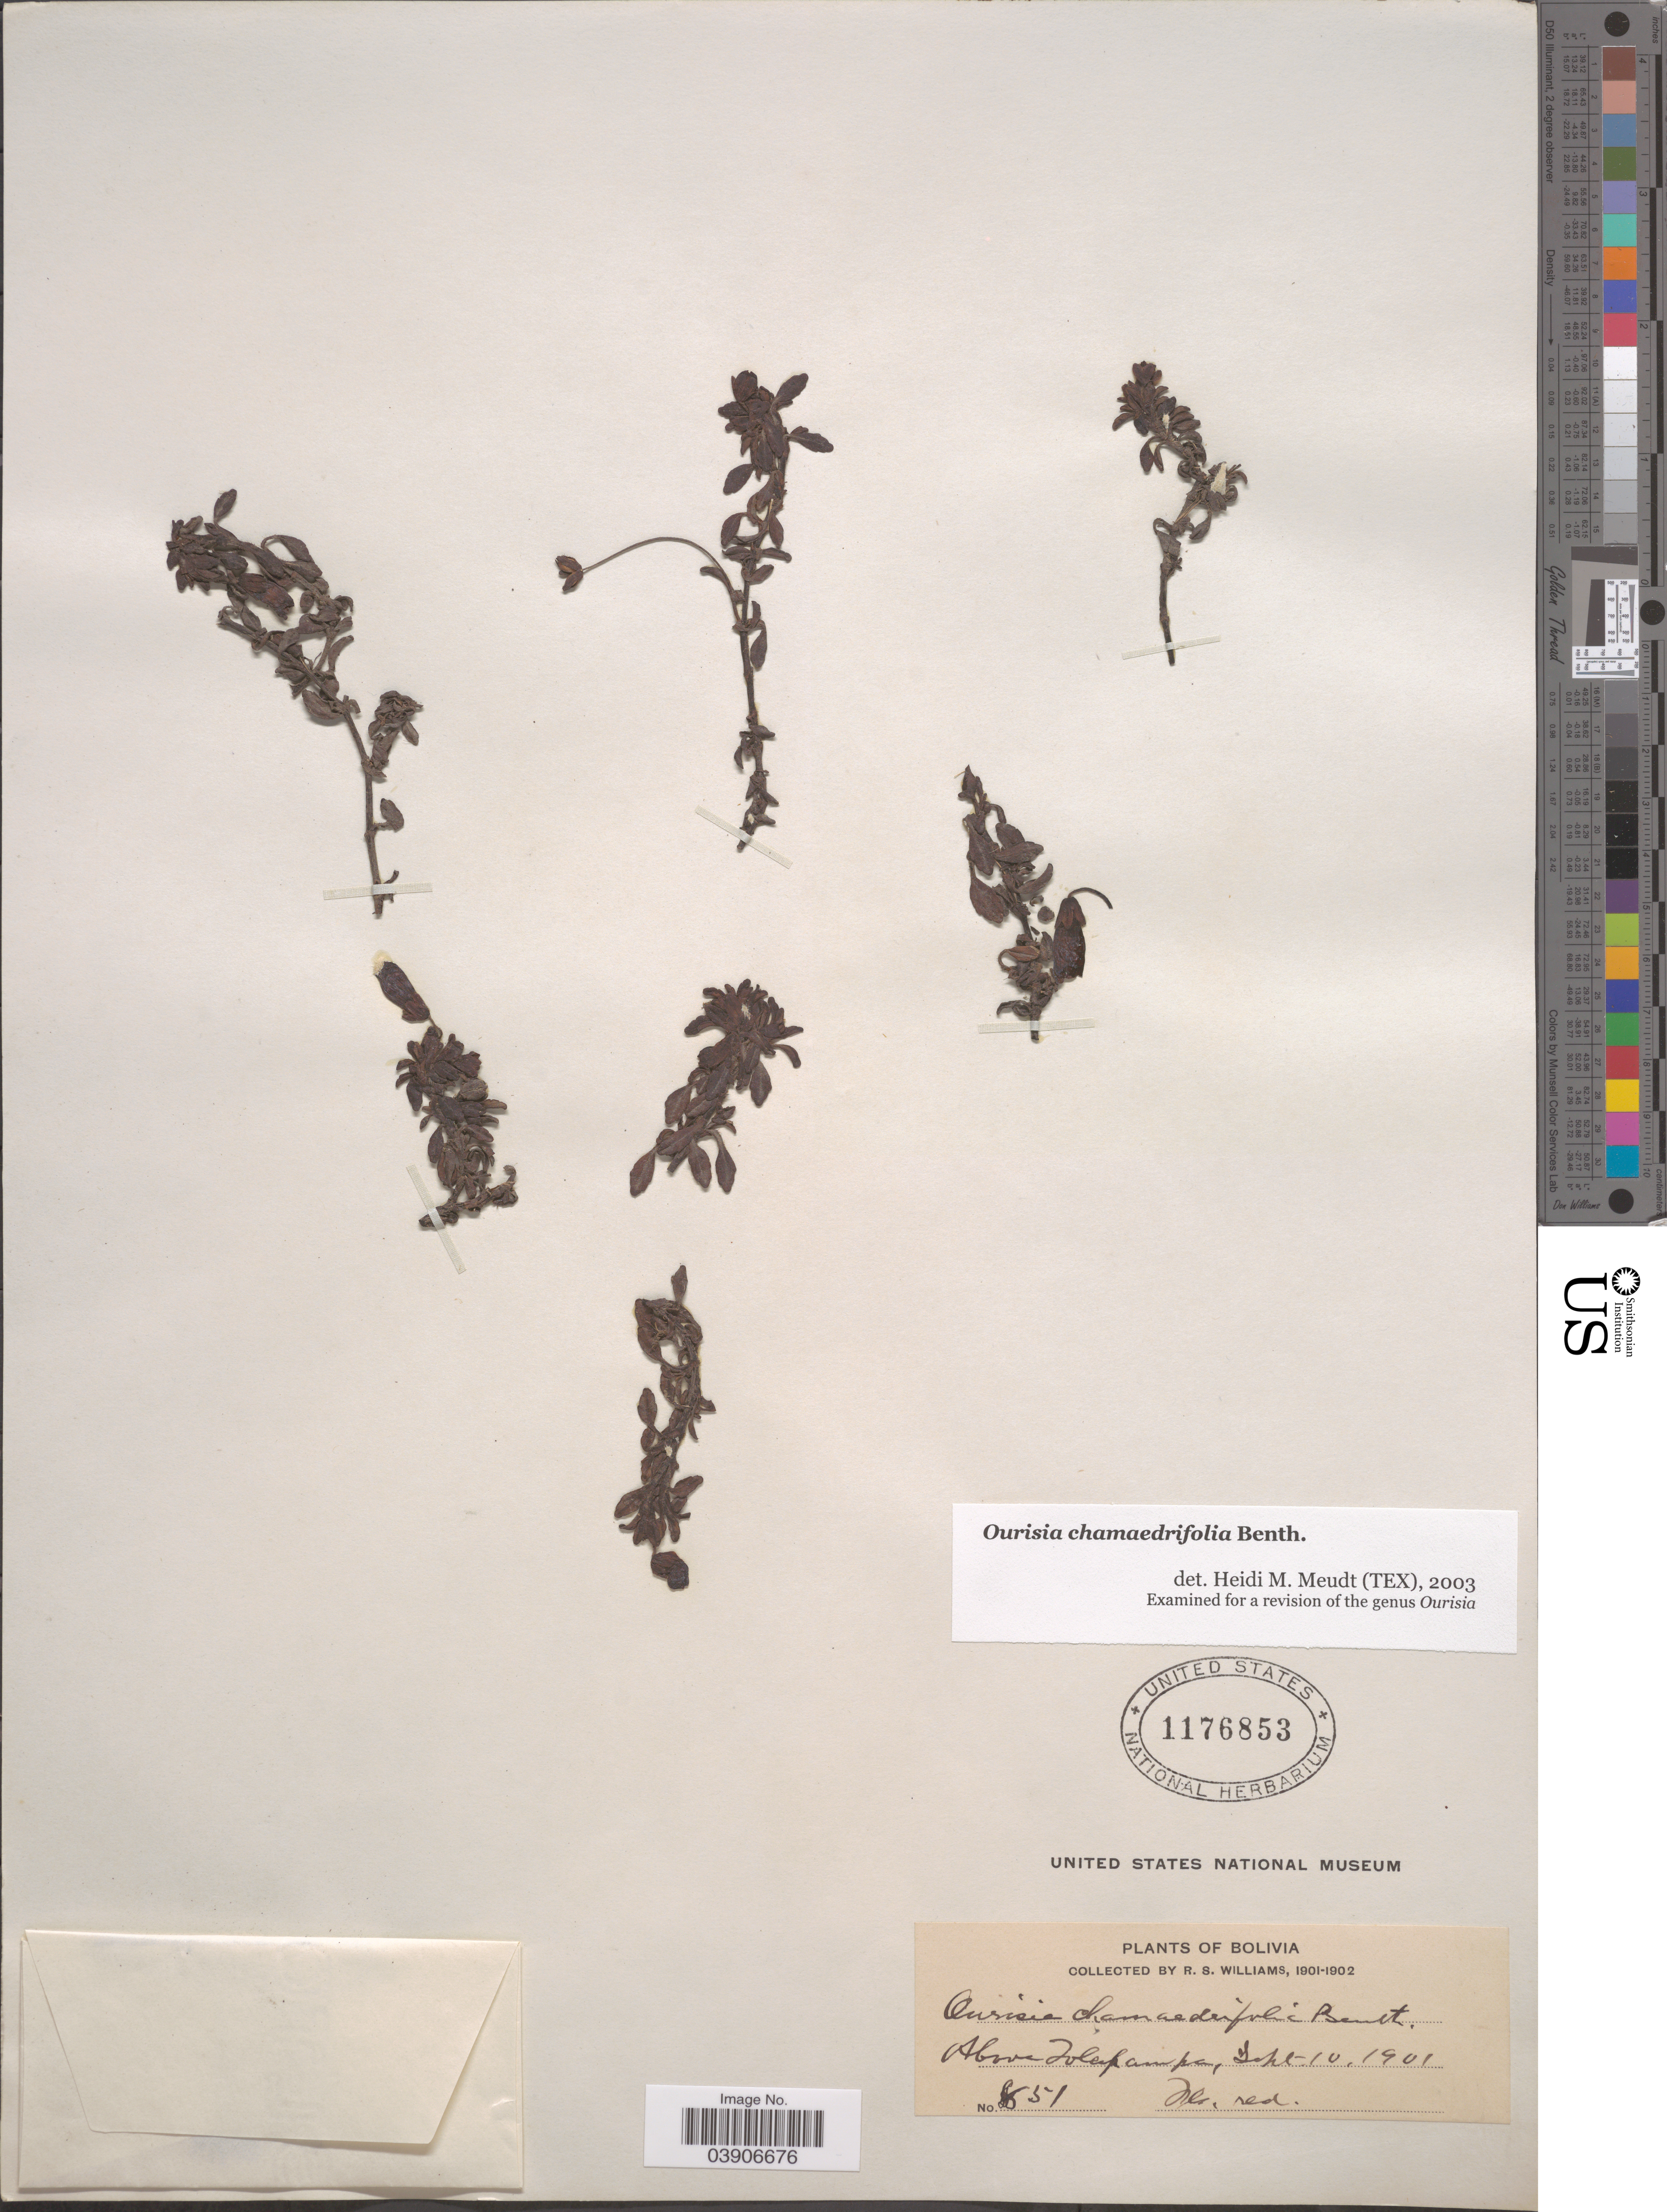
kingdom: Plantae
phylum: Tracheophyta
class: Magnoliopsida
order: Lamiales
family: Plantaginaceae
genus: Ourisia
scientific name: Ourisia chamaedrifolia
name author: Benth.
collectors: R. S. Williams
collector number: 551*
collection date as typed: Sept. 10, 1901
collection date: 1901-09-10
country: Bolivia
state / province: La Páz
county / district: Larecaja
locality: Above Tolapampa (on trail from Sorata to Mapiri)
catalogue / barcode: US 1176853